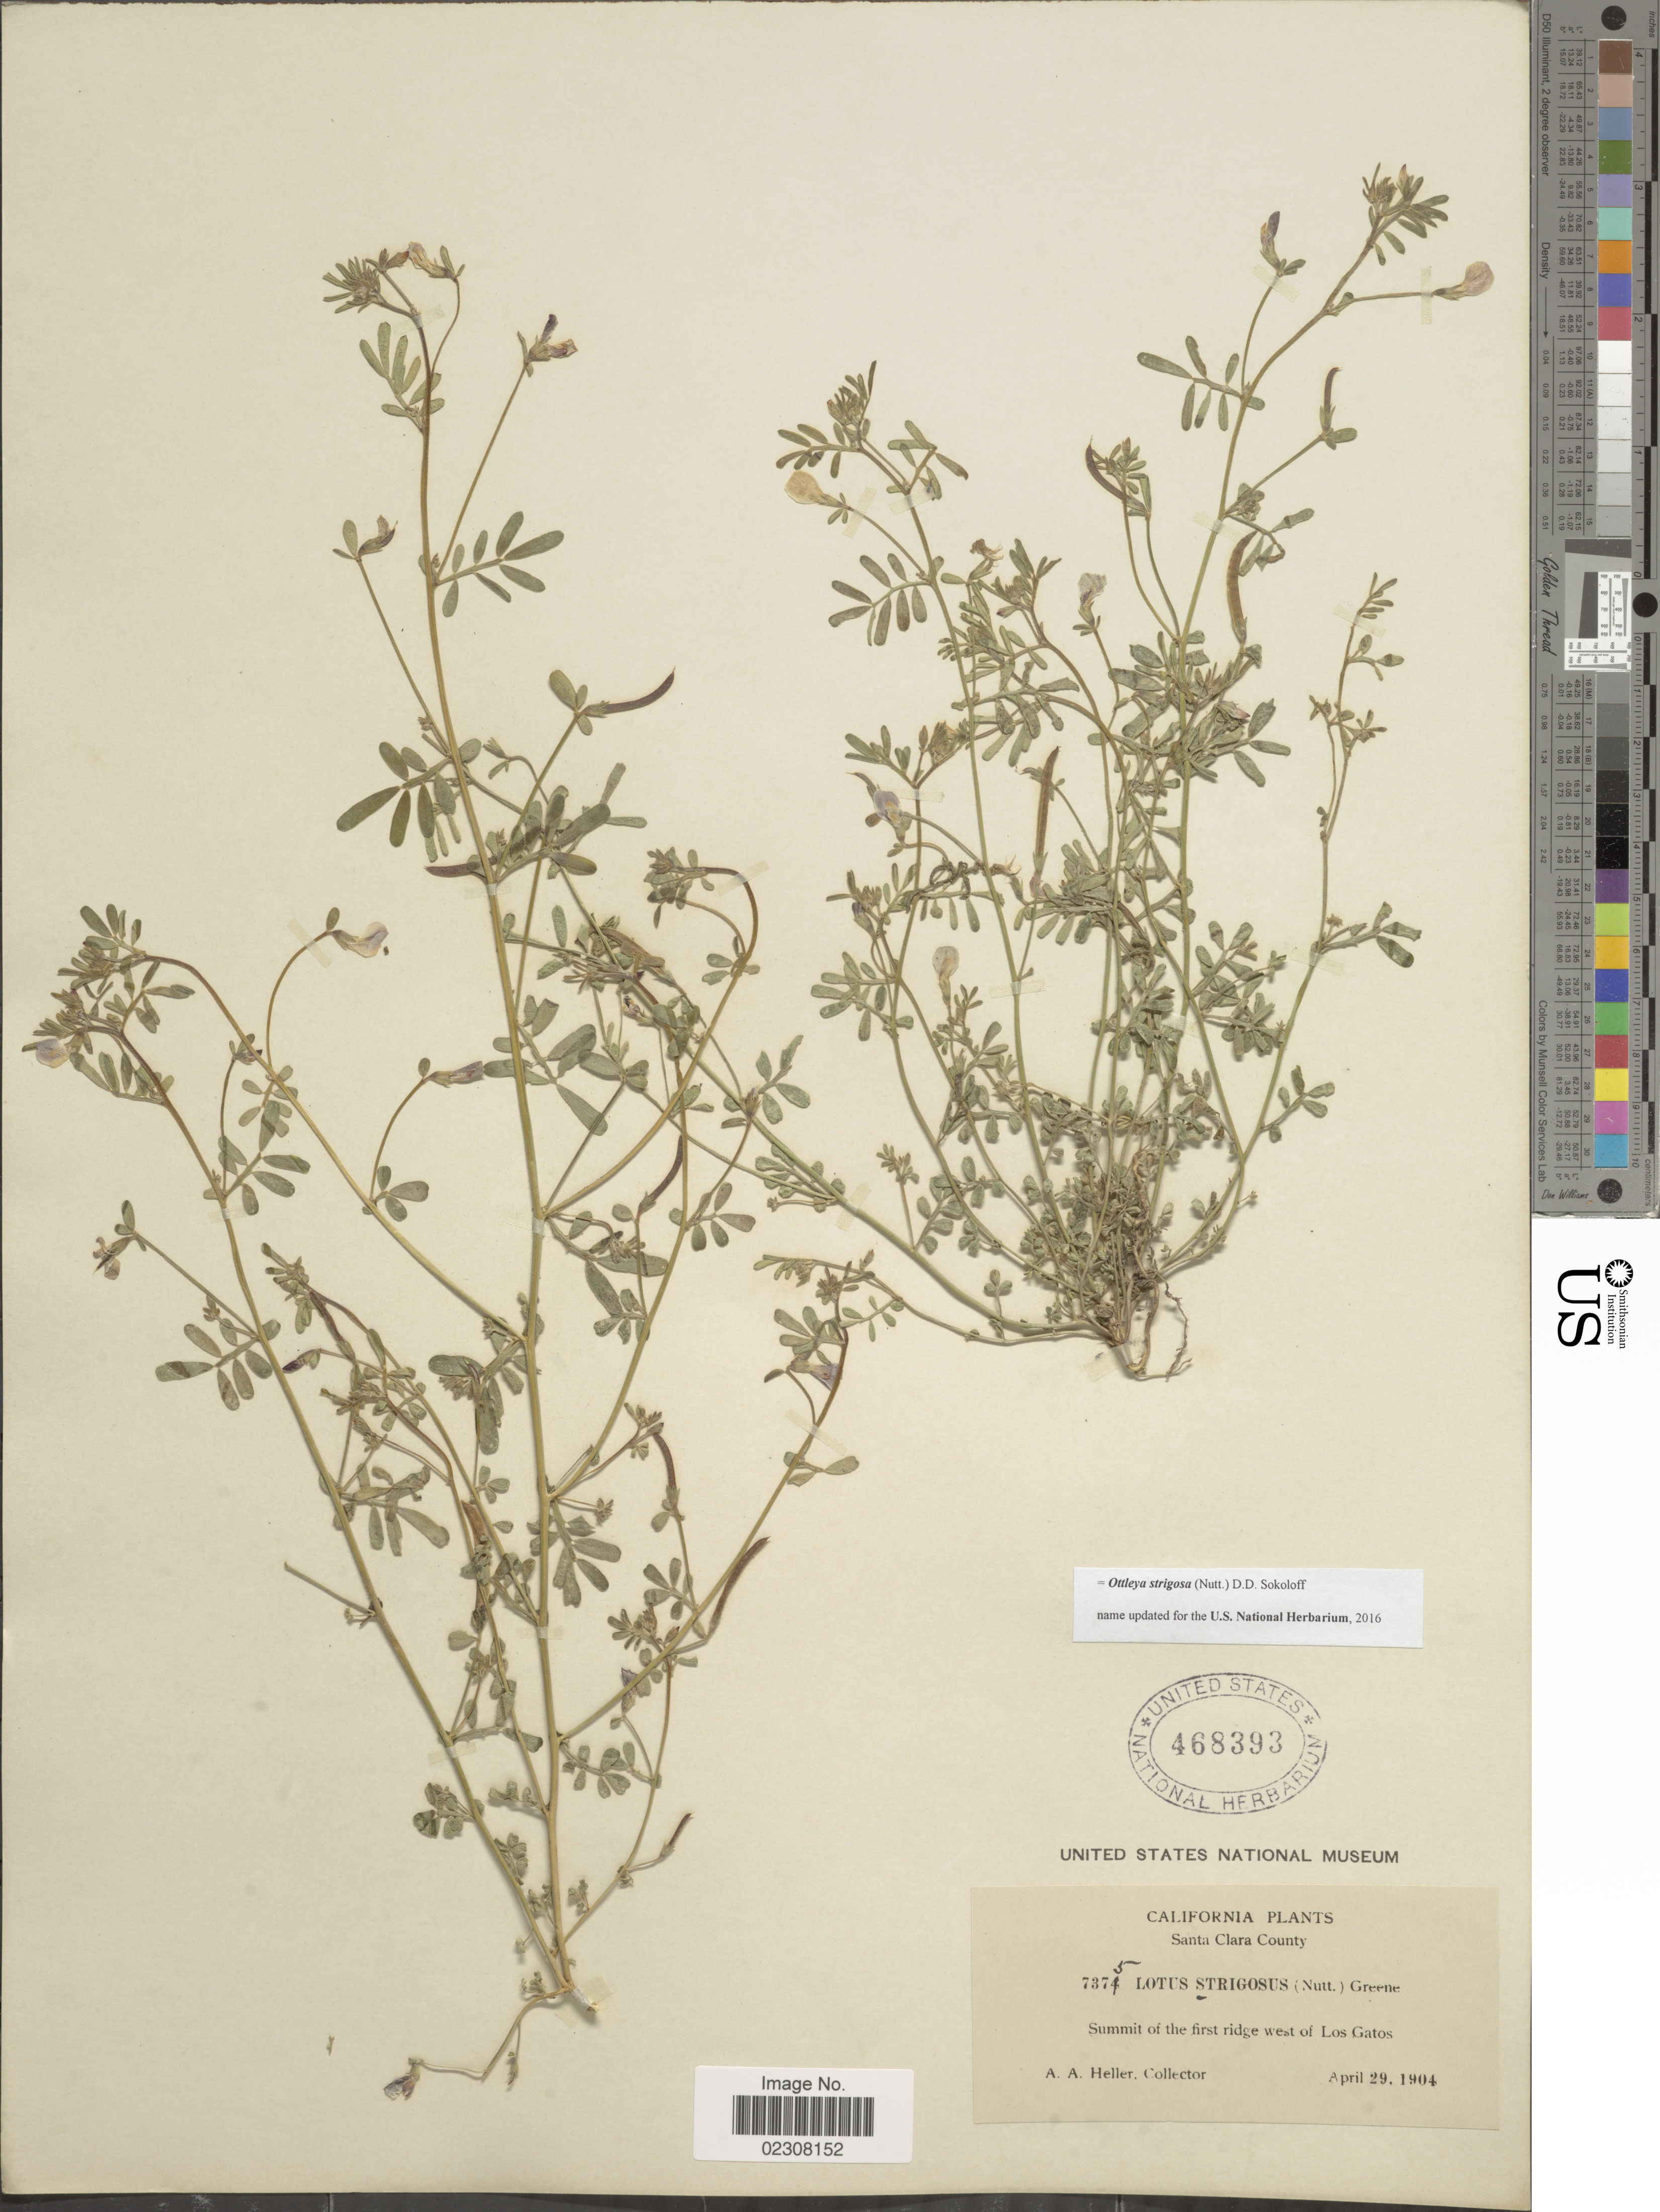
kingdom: Plantae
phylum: Tracheophyta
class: Magnoliopsida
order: Fabales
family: Fabaceae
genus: Ottleya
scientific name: Ottleya strigosa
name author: (Nutt.) D.D. Sokoloff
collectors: A. A. Heller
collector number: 7375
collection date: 1904-04-29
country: United States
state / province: California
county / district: Santa Clara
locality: Santa Clara County, Summit of the first ridge west of Los Gatos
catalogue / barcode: US 468393